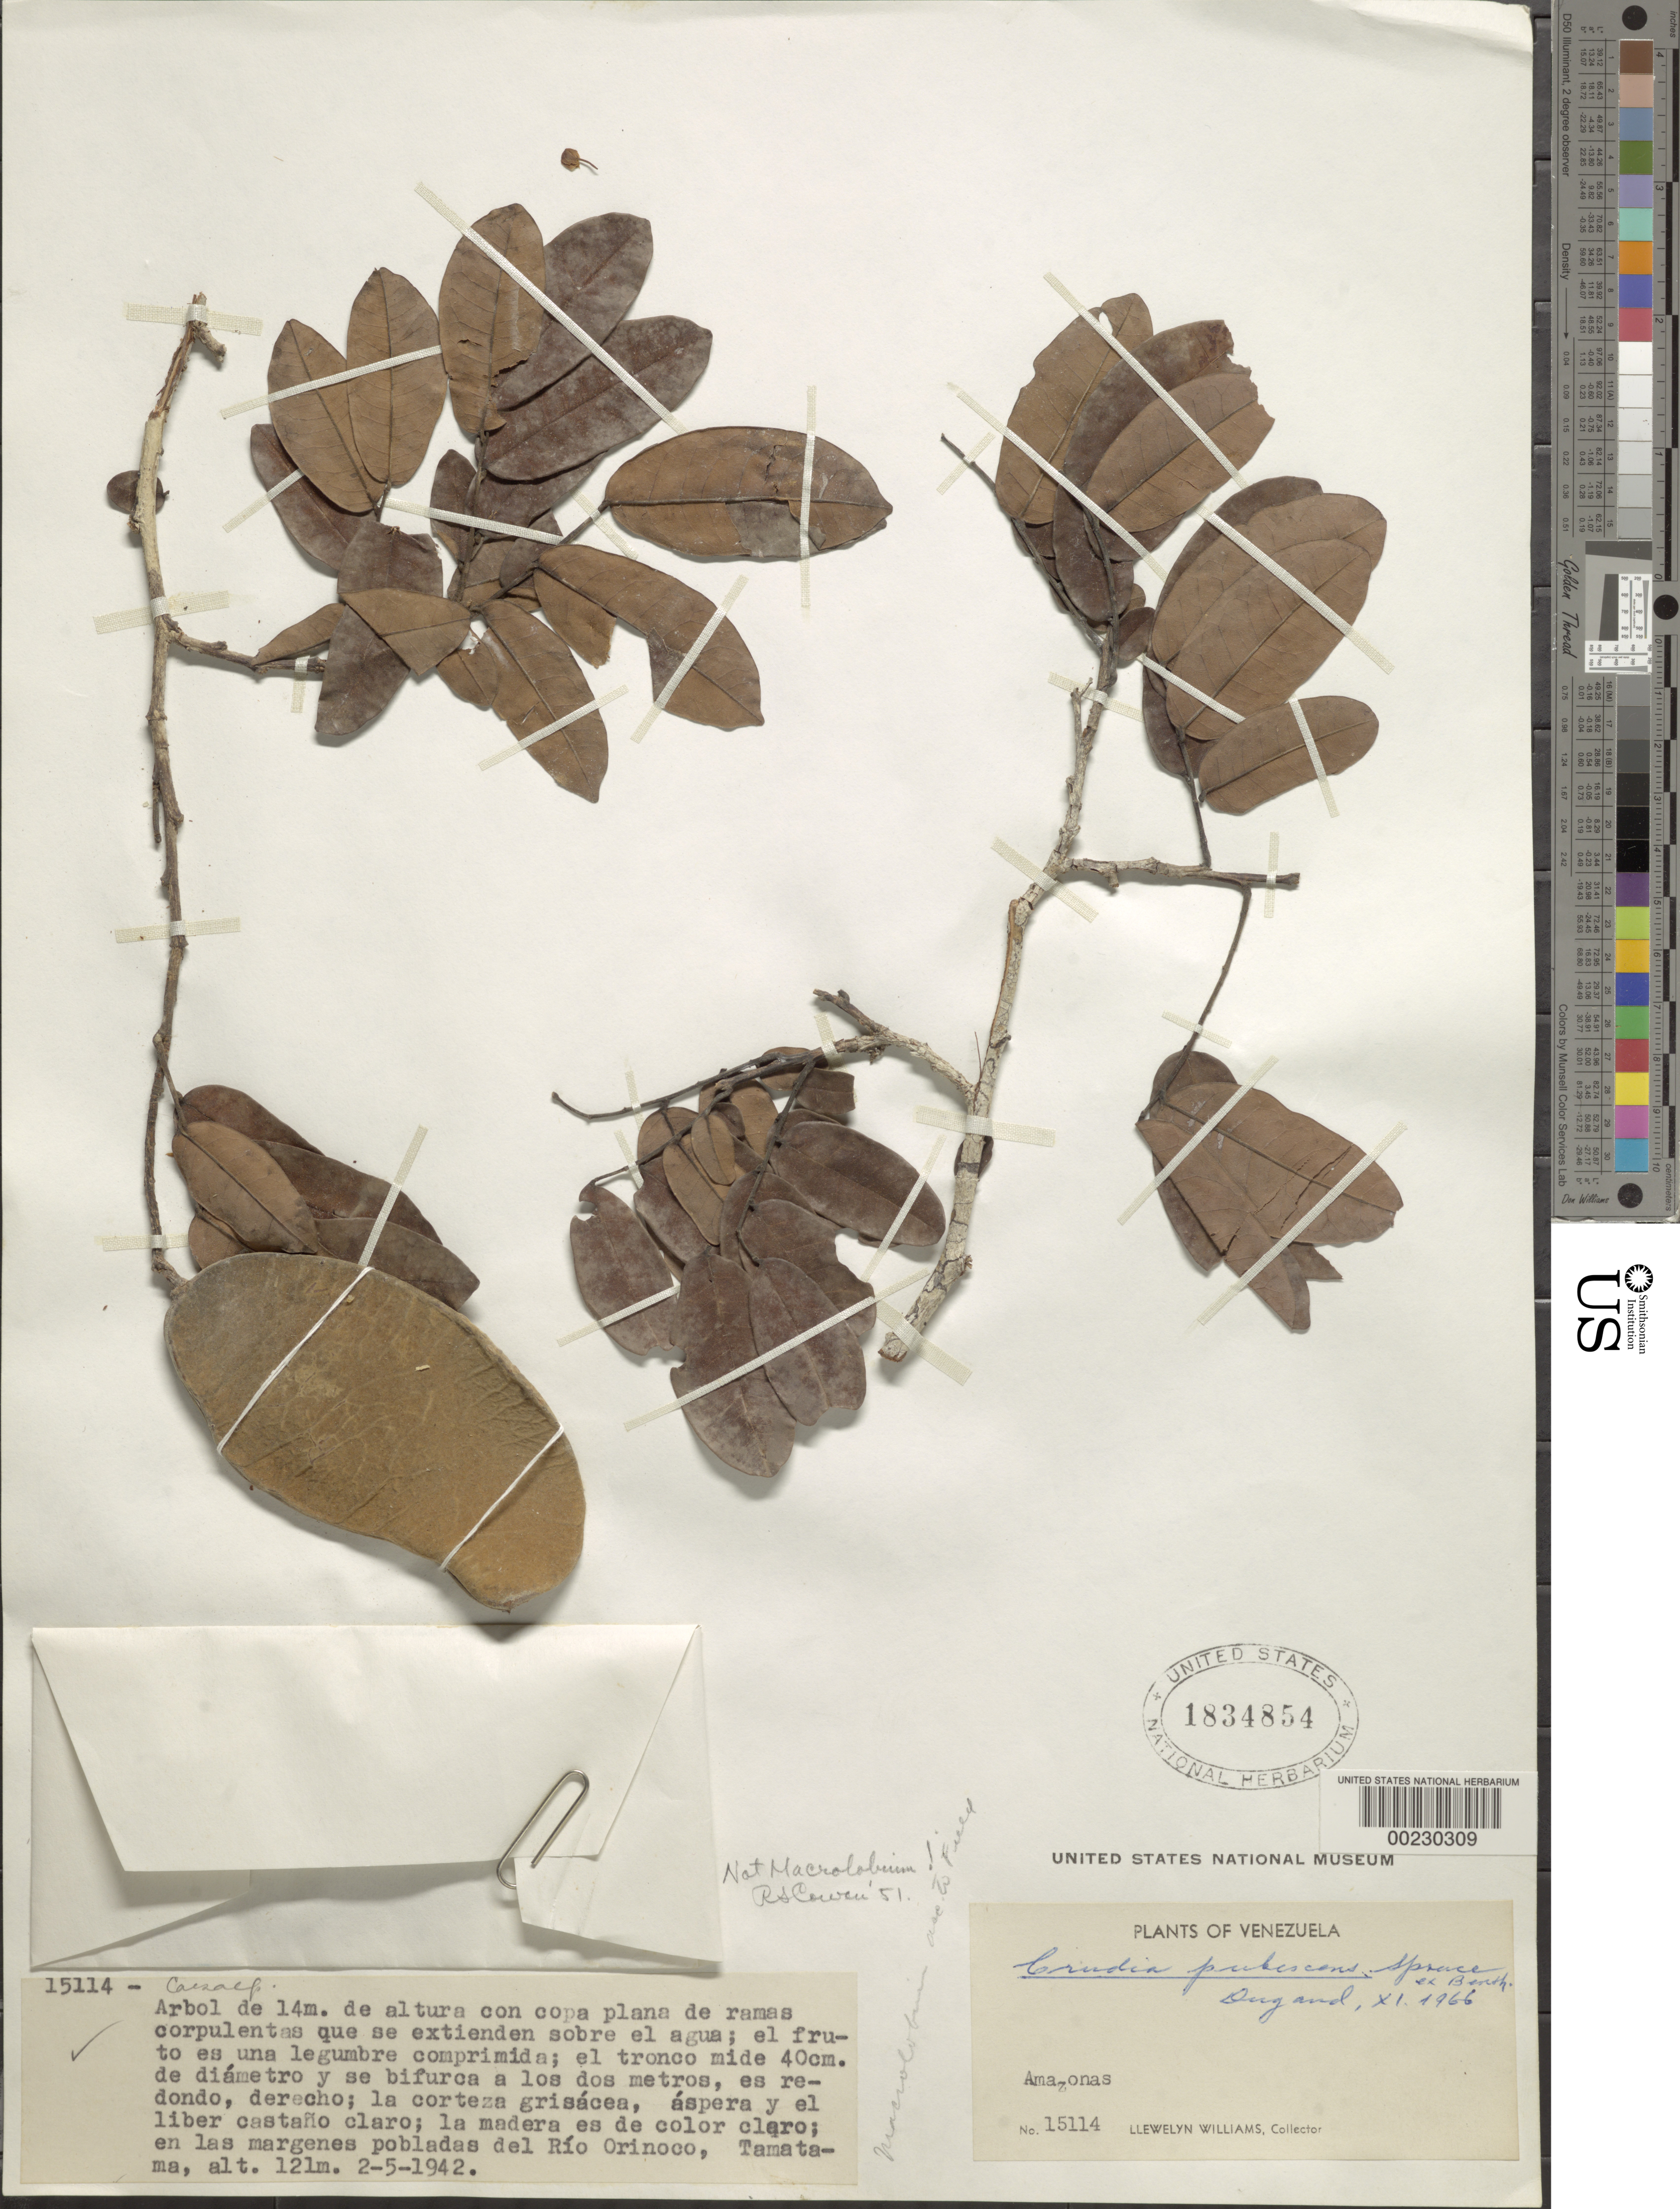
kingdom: Plantae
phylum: Tracheophyta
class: Magnoliopsida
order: Fabales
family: Fabaceae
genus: Crudia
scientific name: Crudia pubescens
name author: Spruce ex Benth. in Mart.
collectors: Ll. Williams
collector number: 15114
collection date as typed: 02 May 1942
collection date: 1942-05-02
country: Venezuela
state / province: Amazonas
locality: On the edge of the village on the rio orinoco, tamatama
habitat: See specimen sheet for notes in spanish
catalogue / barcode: US 1834854